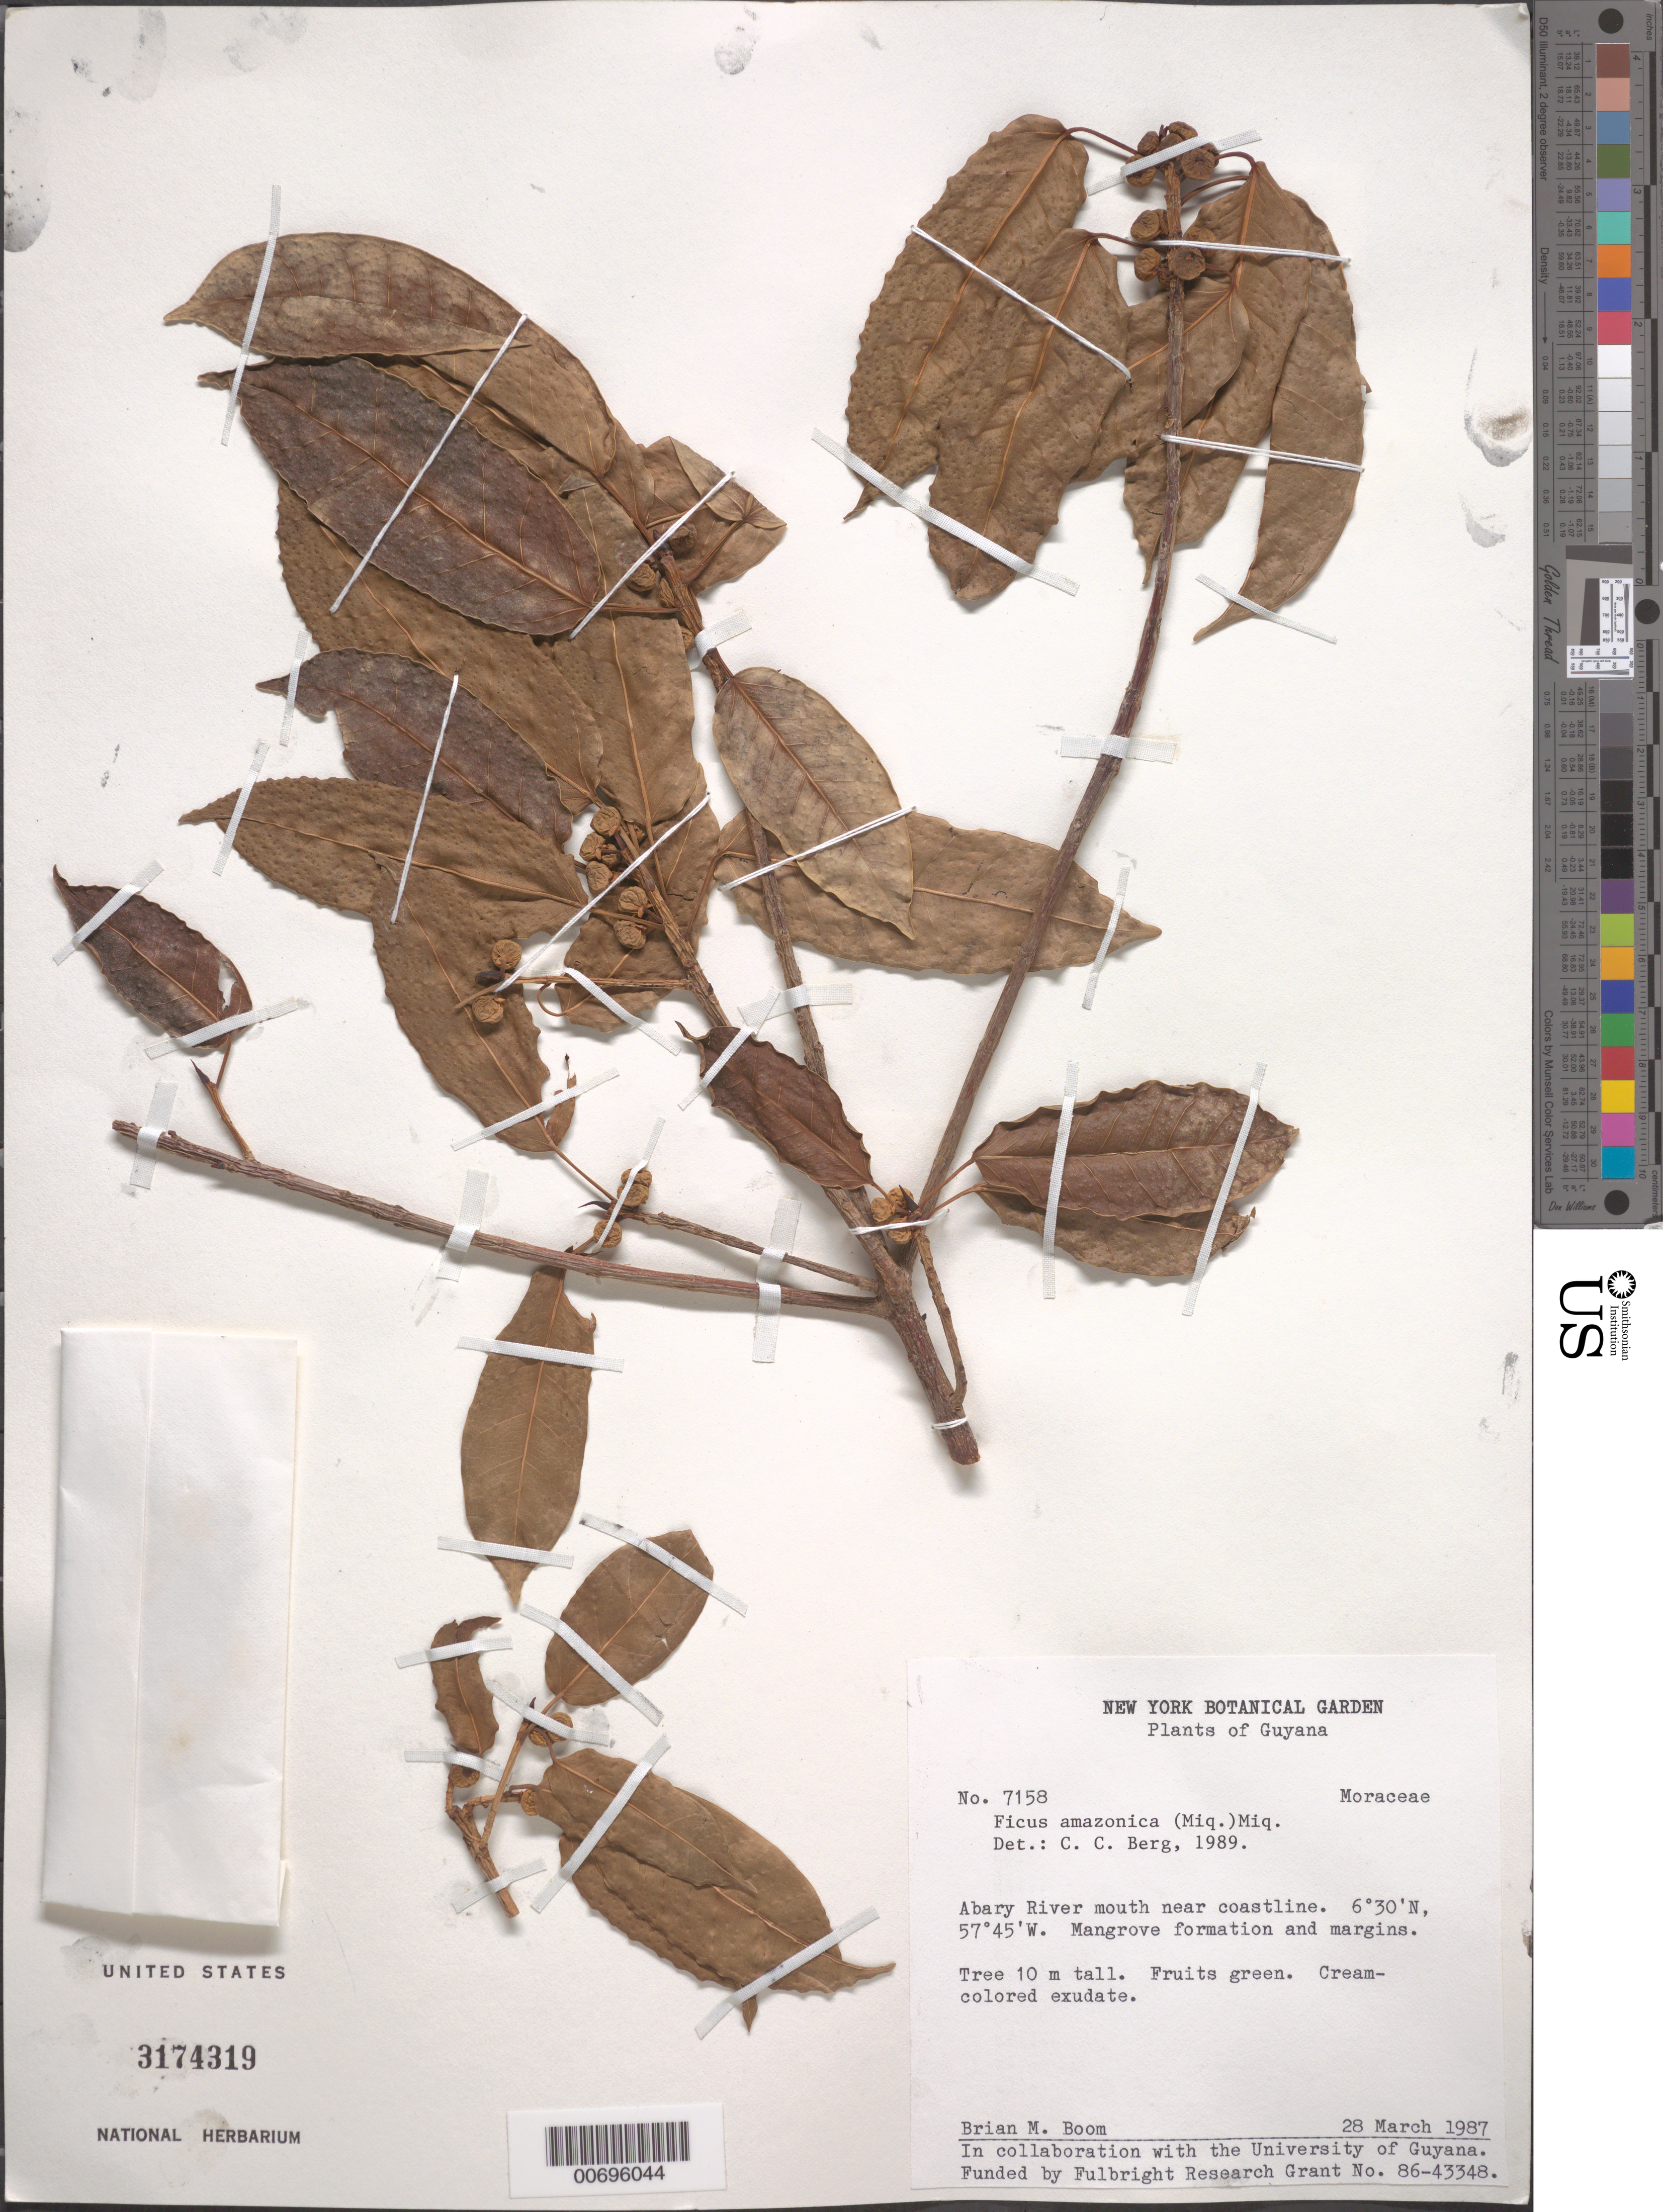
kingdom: Plantae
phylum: Tracheophyta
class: Magnoliopsida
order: Rosales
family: Moraceae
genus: Ficus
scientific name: Ficus amazonica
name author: (Miq.) Miq.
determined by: Berg, C. C.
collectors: B. M. Boom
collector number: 7158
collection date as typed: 28-Mar-87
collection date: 1987-03-28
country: Guyana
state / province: Mahaica-Berbice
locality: Abary River, mouth near coastline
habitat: Mangrove formations and margins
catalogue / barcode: US 3174319